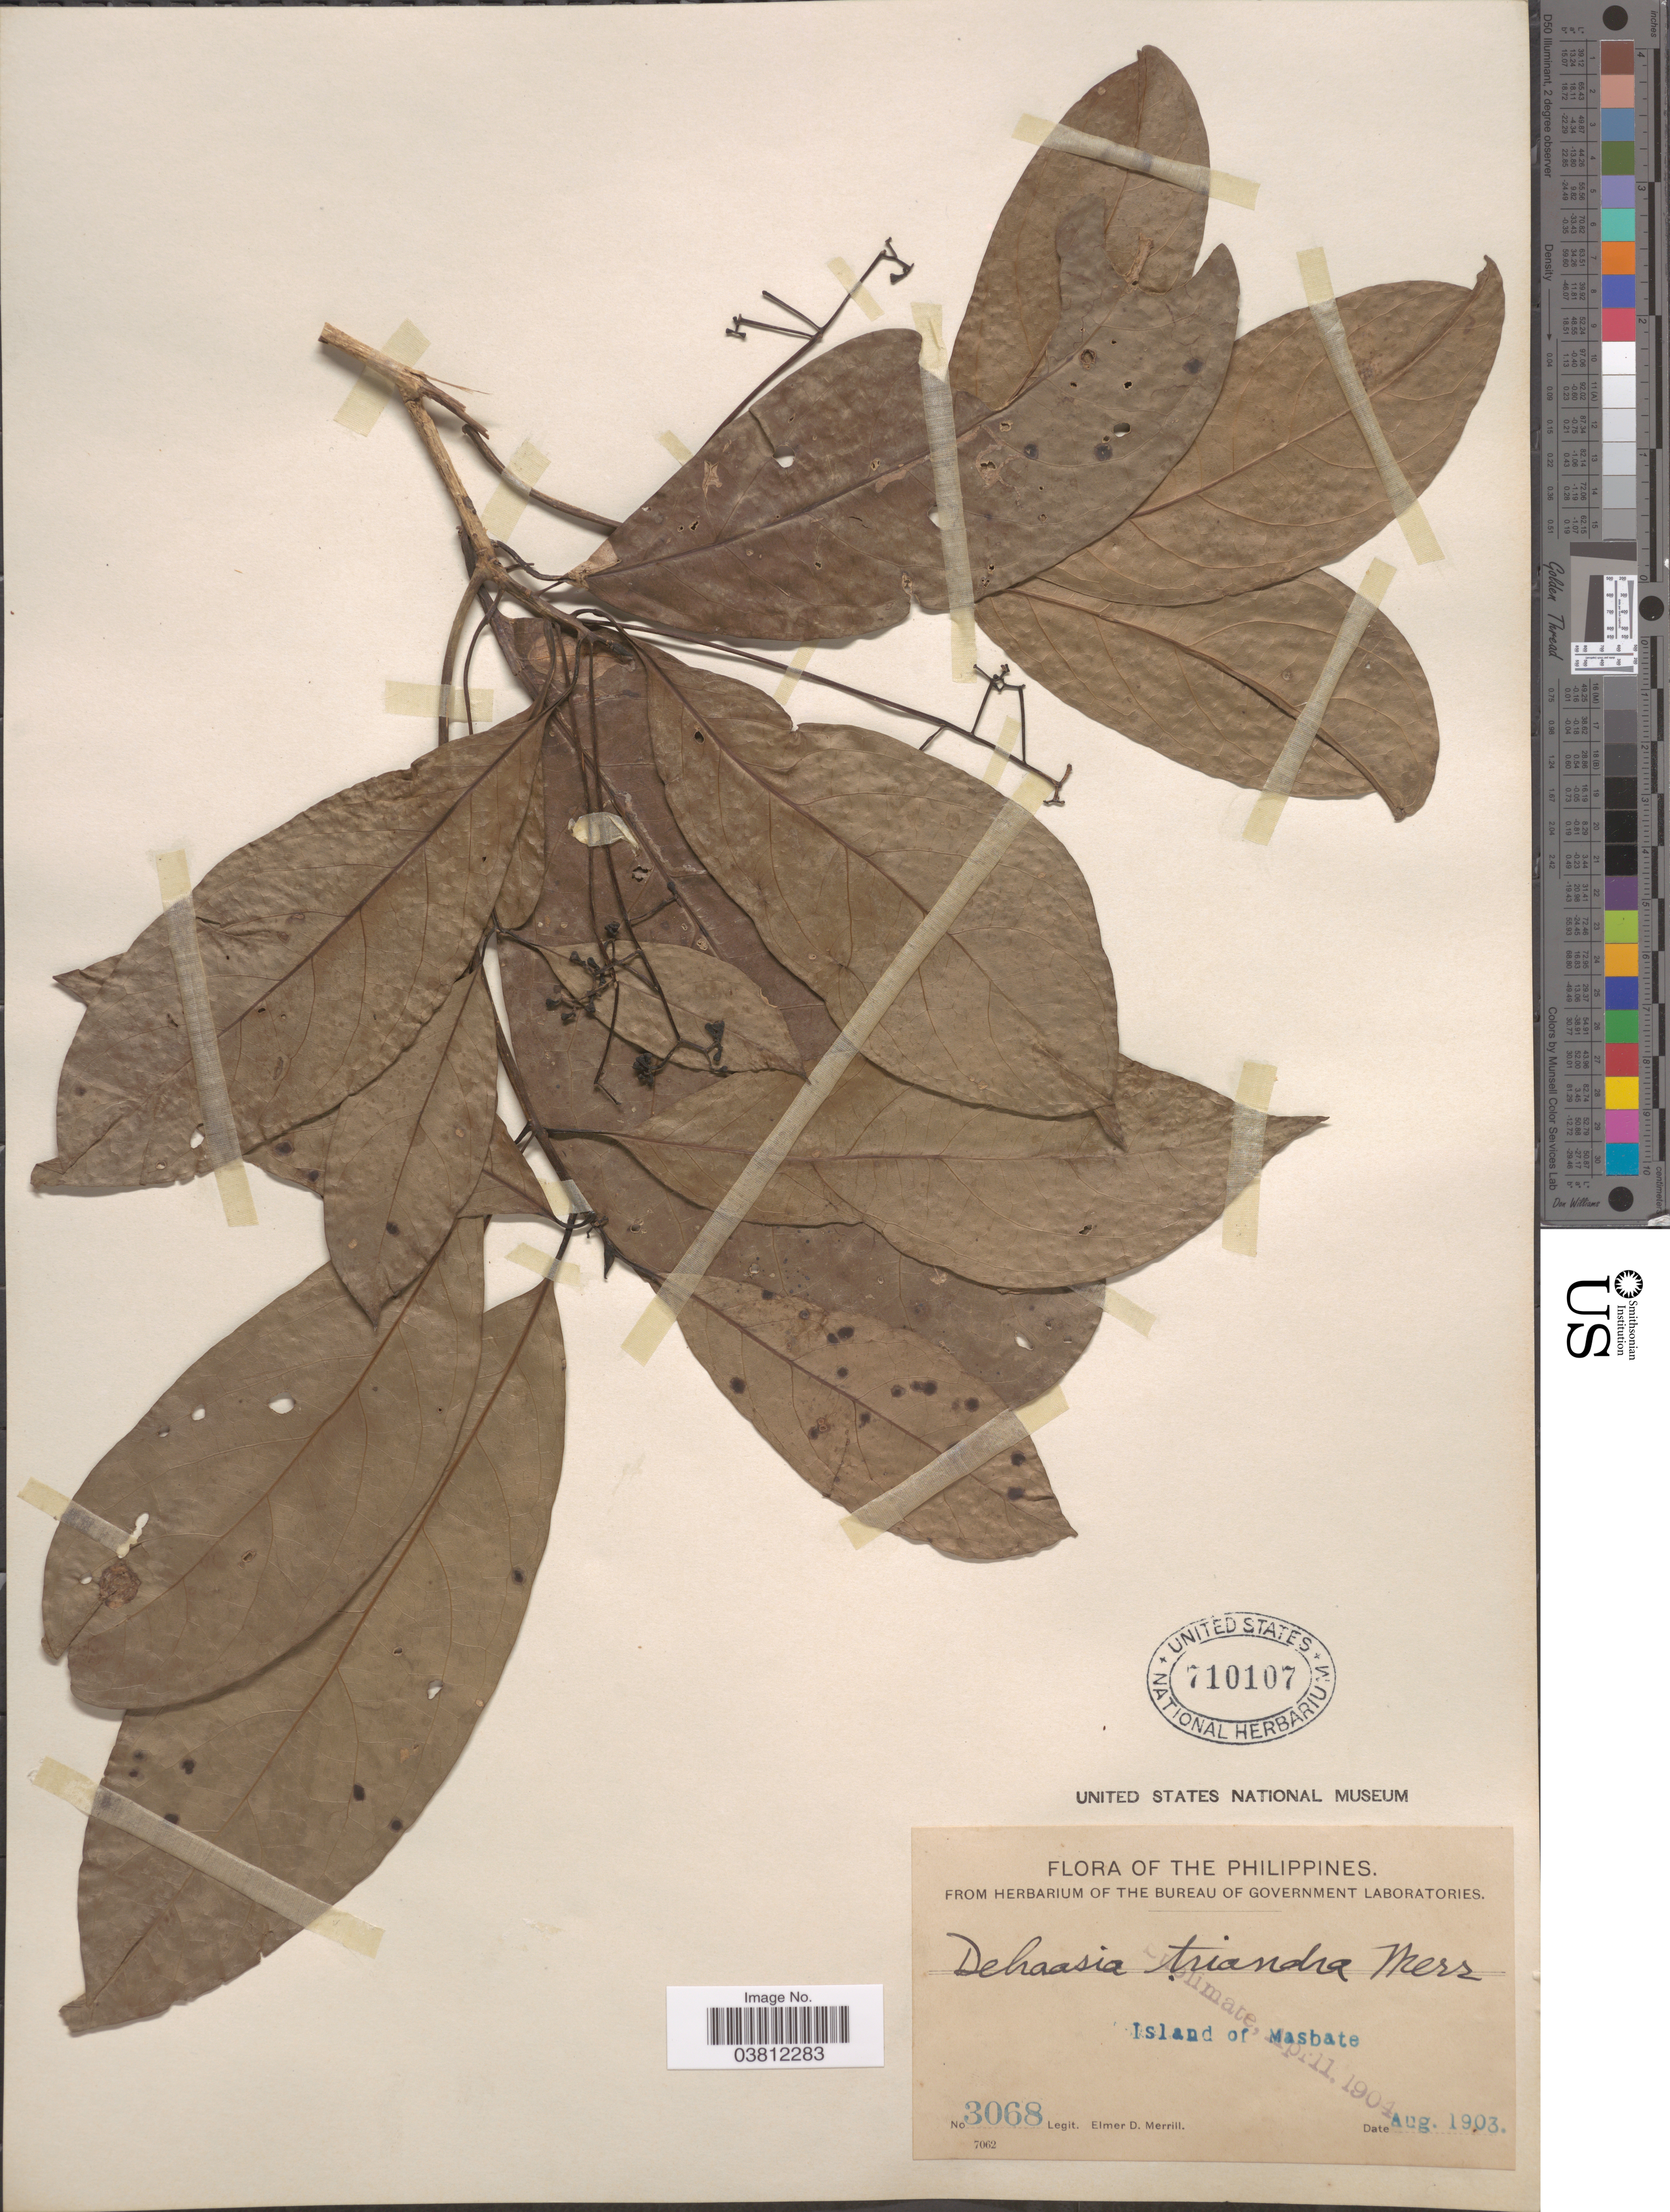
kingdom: Plantae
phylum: Tracheophyta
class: Magnoliopsida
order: Laurales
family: Lauraceae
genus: Dehaasia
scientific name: Dehaasia triandra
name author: Merr.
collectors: E. D. Merrill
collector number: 3068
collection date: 1903-08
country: Philippines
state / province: Bicol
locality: Island of Masbate.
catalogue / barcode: US 710107